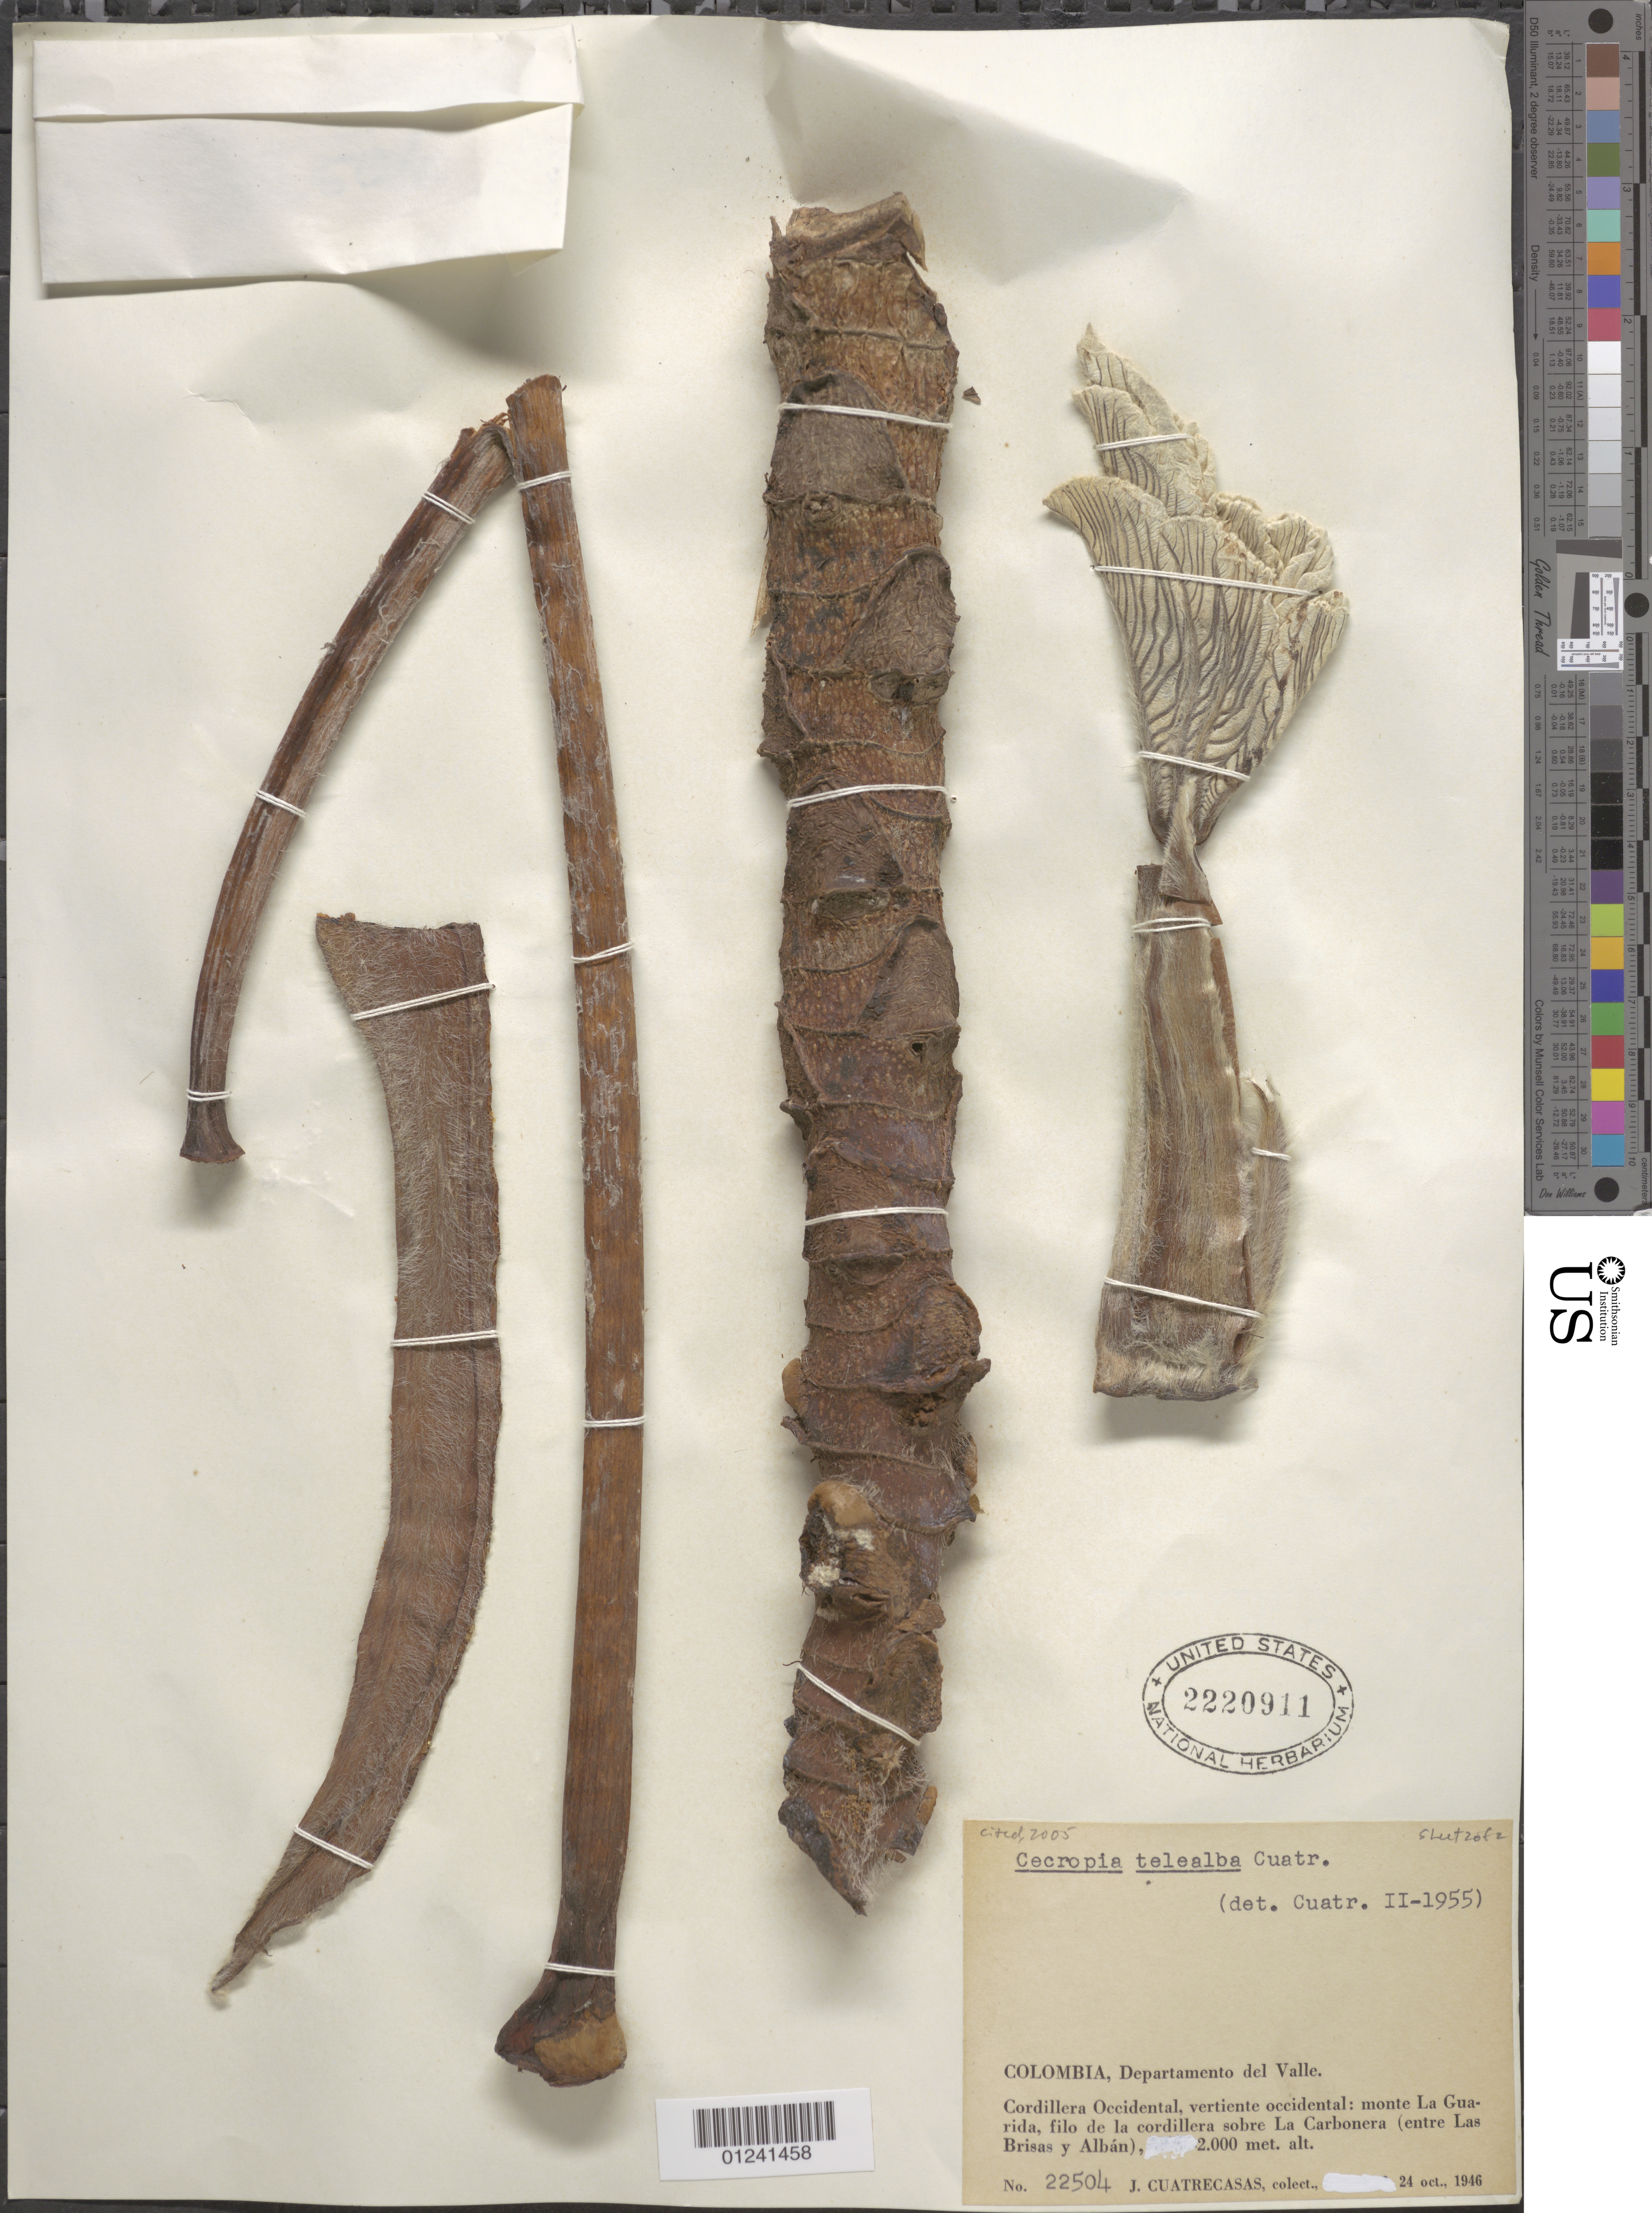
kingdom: Plantae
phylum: Tracheophyta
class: Magnoliopsida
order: Rosales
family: Urticaceae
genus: Cecropia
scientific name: Cecropia telealba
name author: Cuatrec.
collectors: J. Cuatrecasas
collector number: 22504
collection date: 1946-10-24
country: Colombia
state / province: Valle del Cauca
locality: Cordillera Occidental, vertiente occidental: monte La Guarida, filo de la cordillera sobra La Carbonera (entre Las Brisas y Albán)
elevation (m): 2000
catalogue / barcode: US 2220911